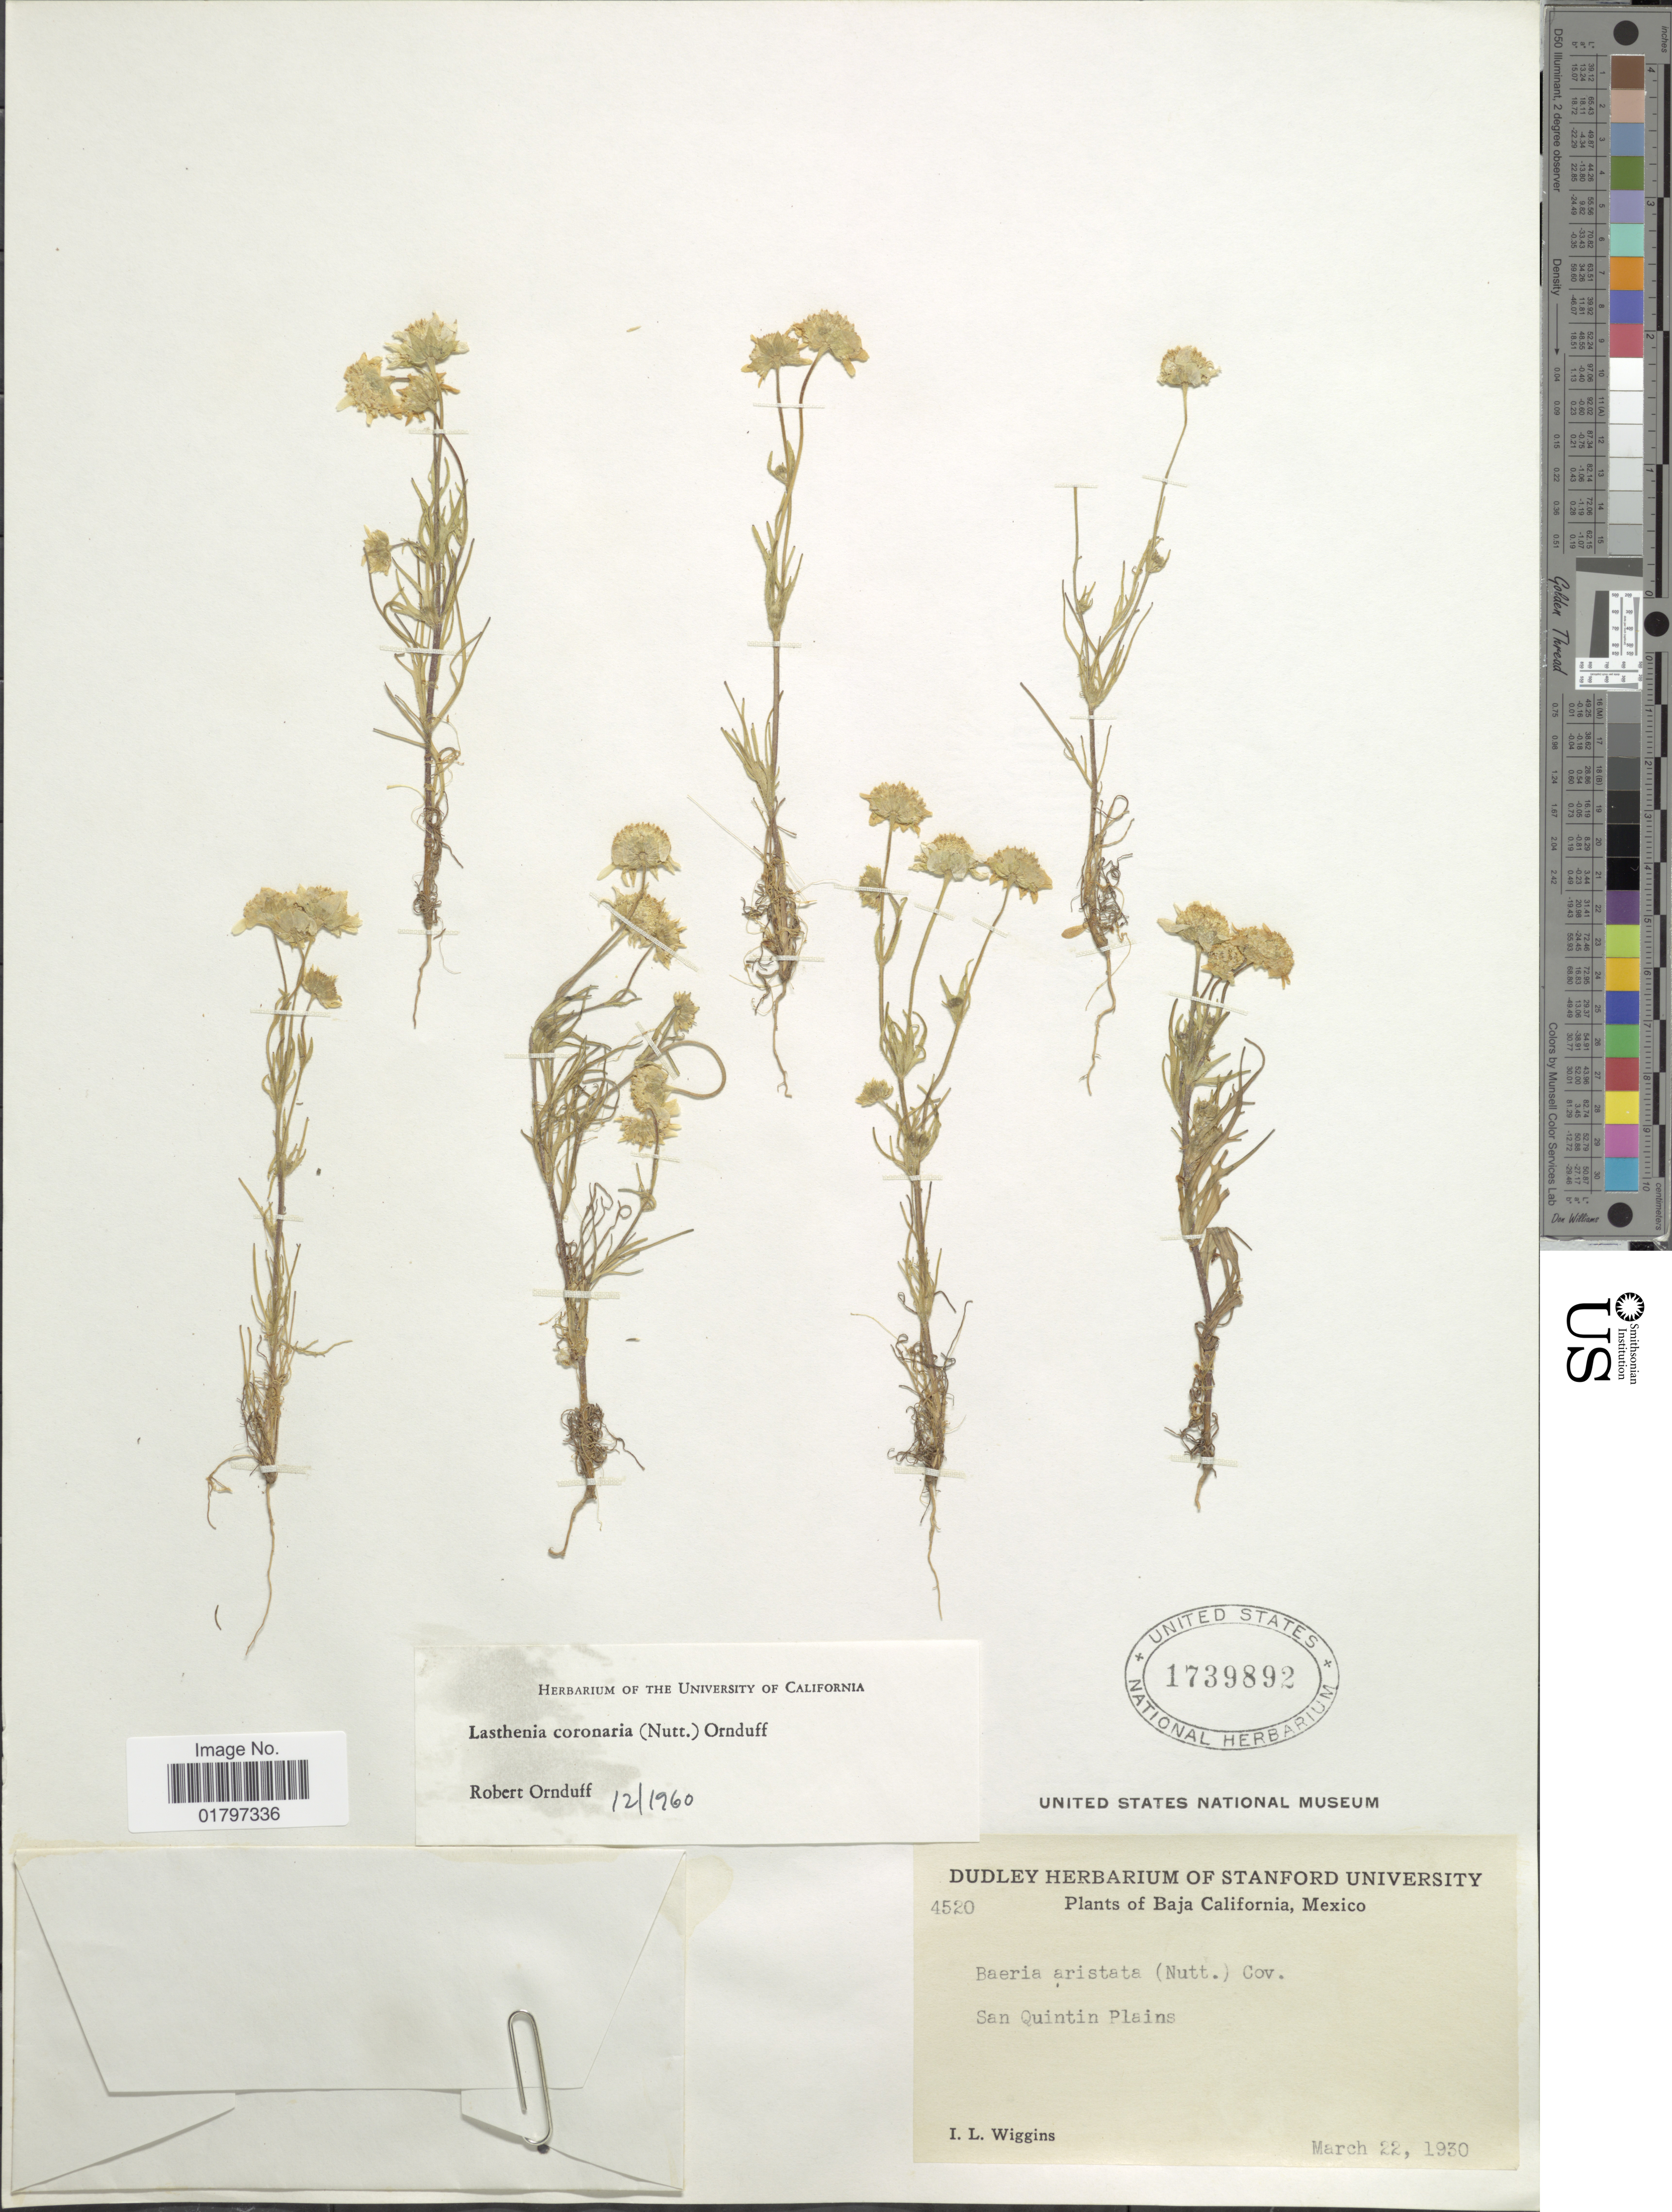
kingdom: Plantae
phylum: Tracheophyta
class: Magnoliopsida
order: Asterales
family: Asteraceae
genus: Lasthenia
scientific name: Lasthenia coronaria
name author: (Nutt.) Ornduff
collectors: I. L. Wiggins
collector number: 4520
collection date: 1930-03-22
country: Mexico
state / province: Baja California Sur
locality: San Quintin Plains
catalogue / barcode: US 1739892